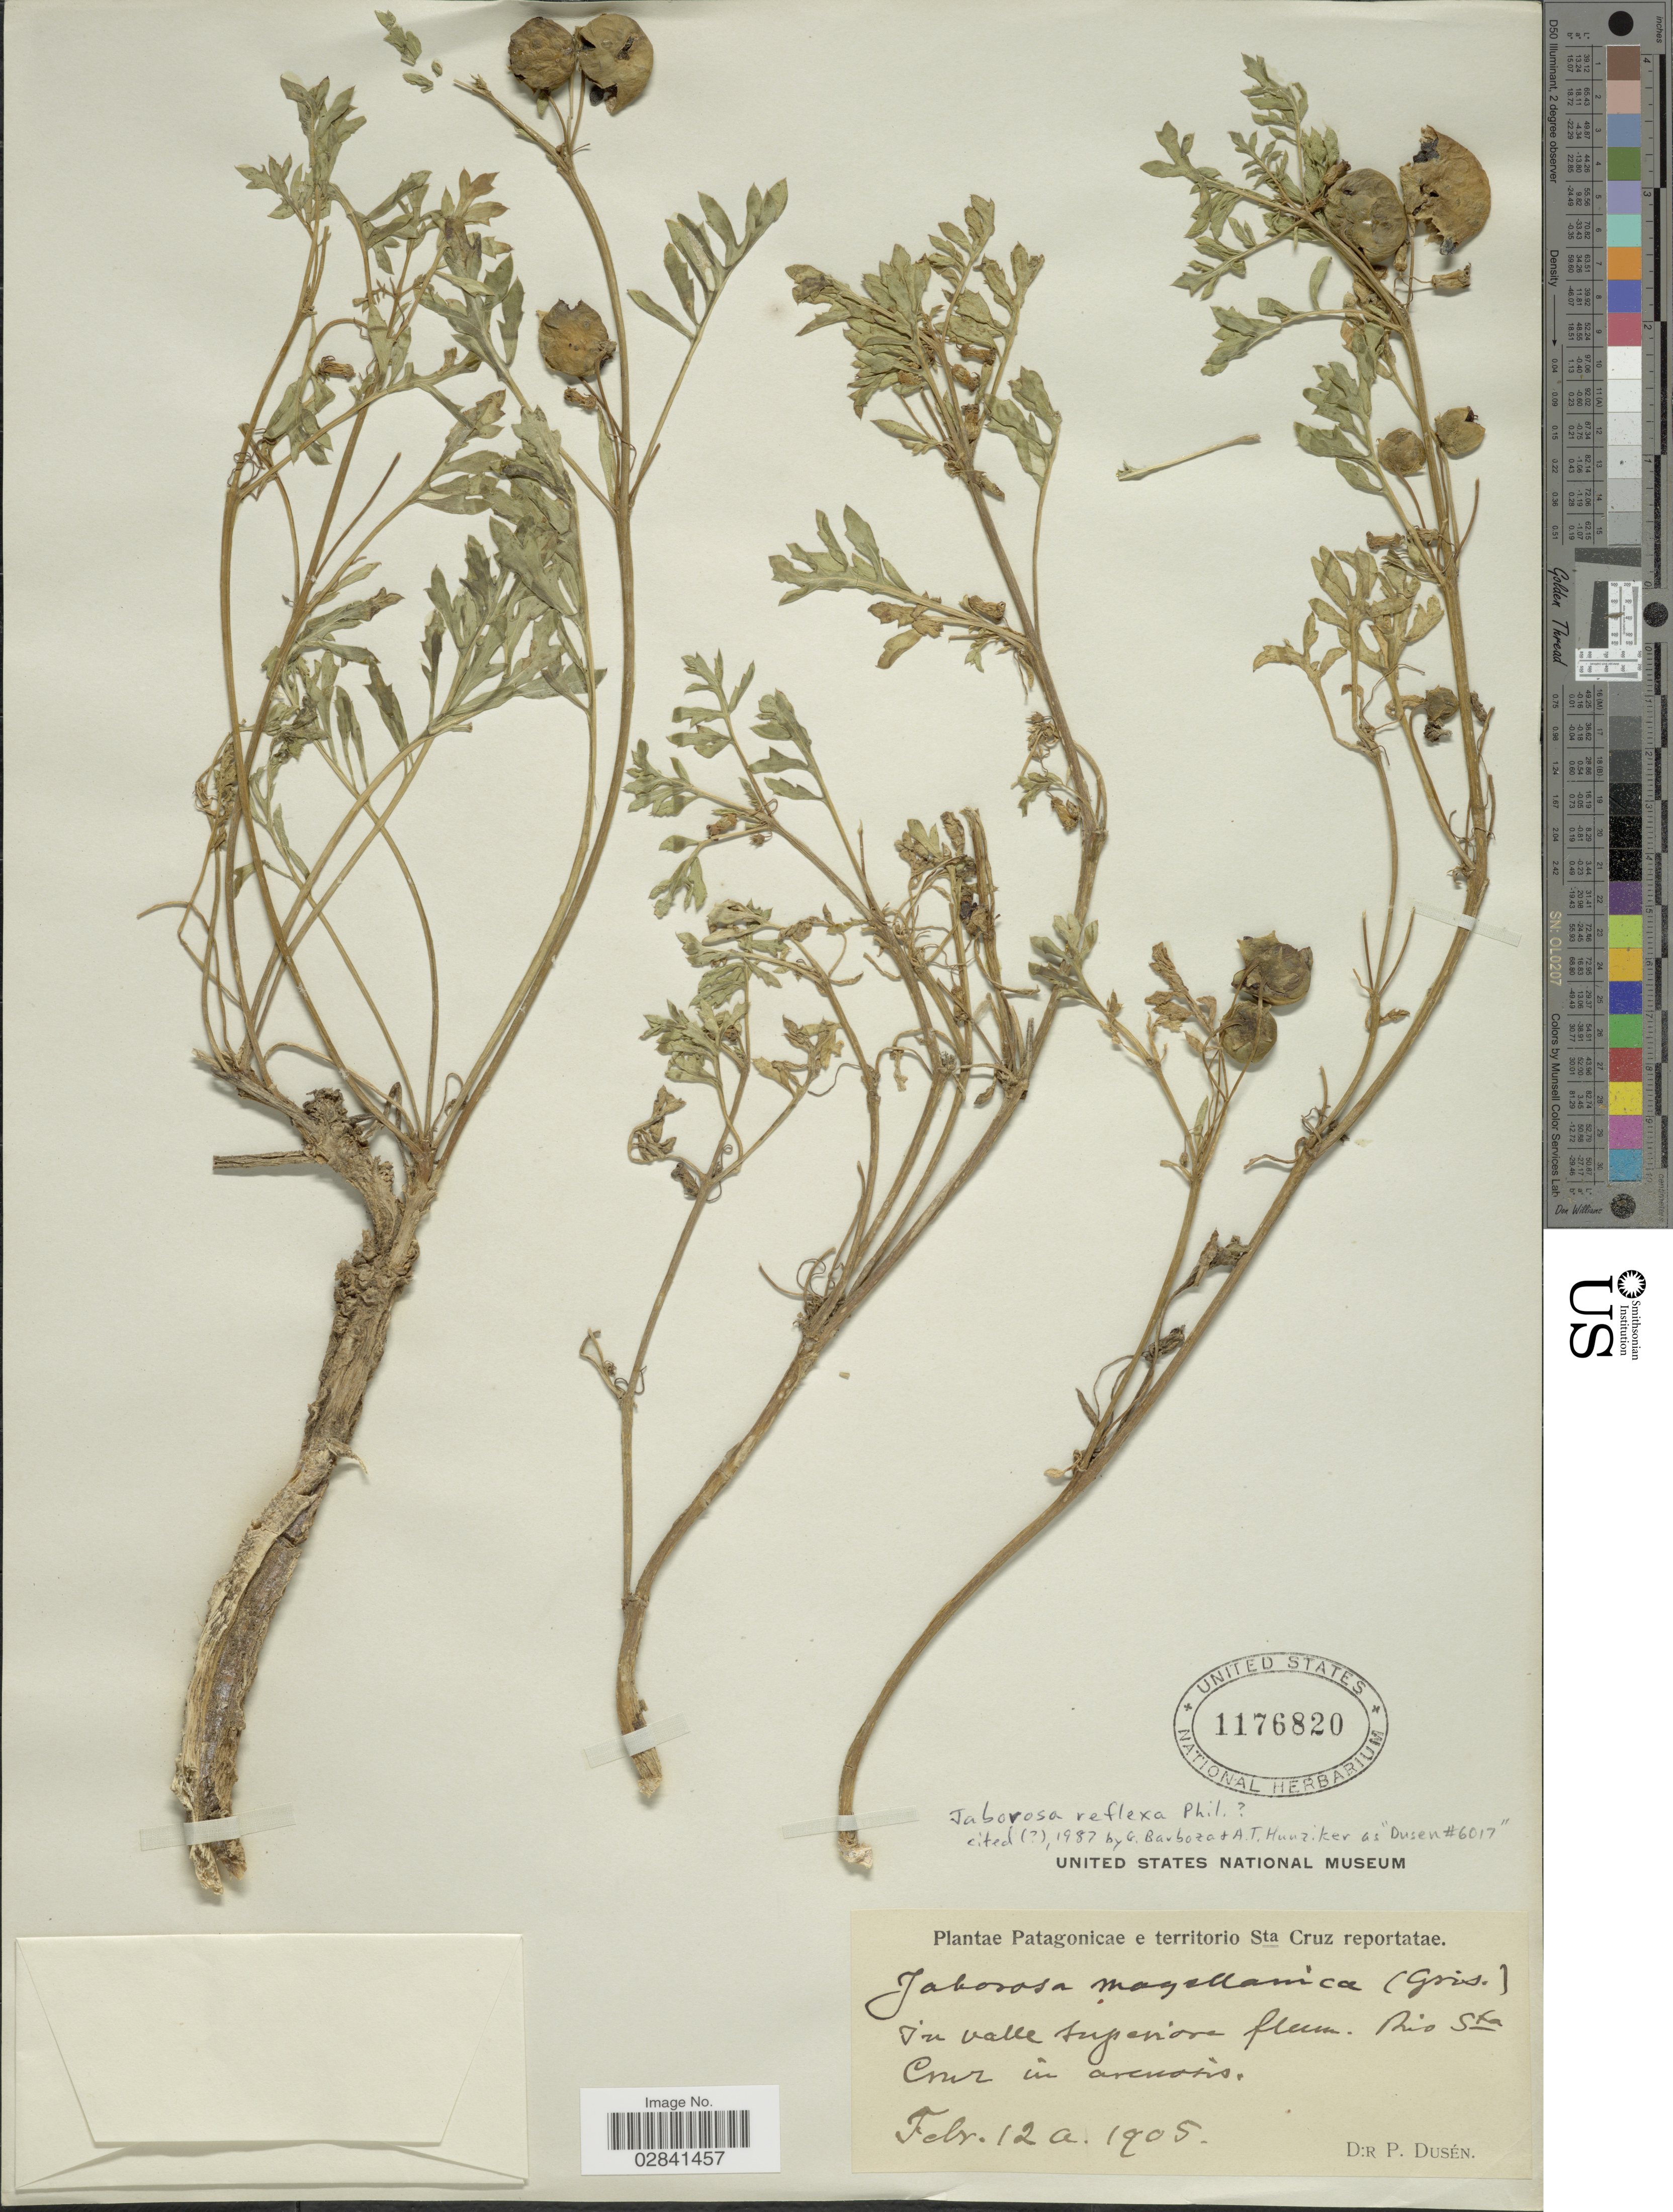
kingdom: Plantae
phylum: Tracheophyta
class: Magnoliopsida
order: Solanales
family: Solanaceae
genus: Jaborosa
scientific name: Jaborosa reflexa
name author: Phil.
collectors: P. Dusén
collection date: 1905-02-12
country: Argentina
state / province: Santa Cruz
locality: Patagonicae e territorio Sta Cruz reportatae. In valle superiore flum. Rio Sta Cruz in arenosis.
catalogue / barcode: US 1176820